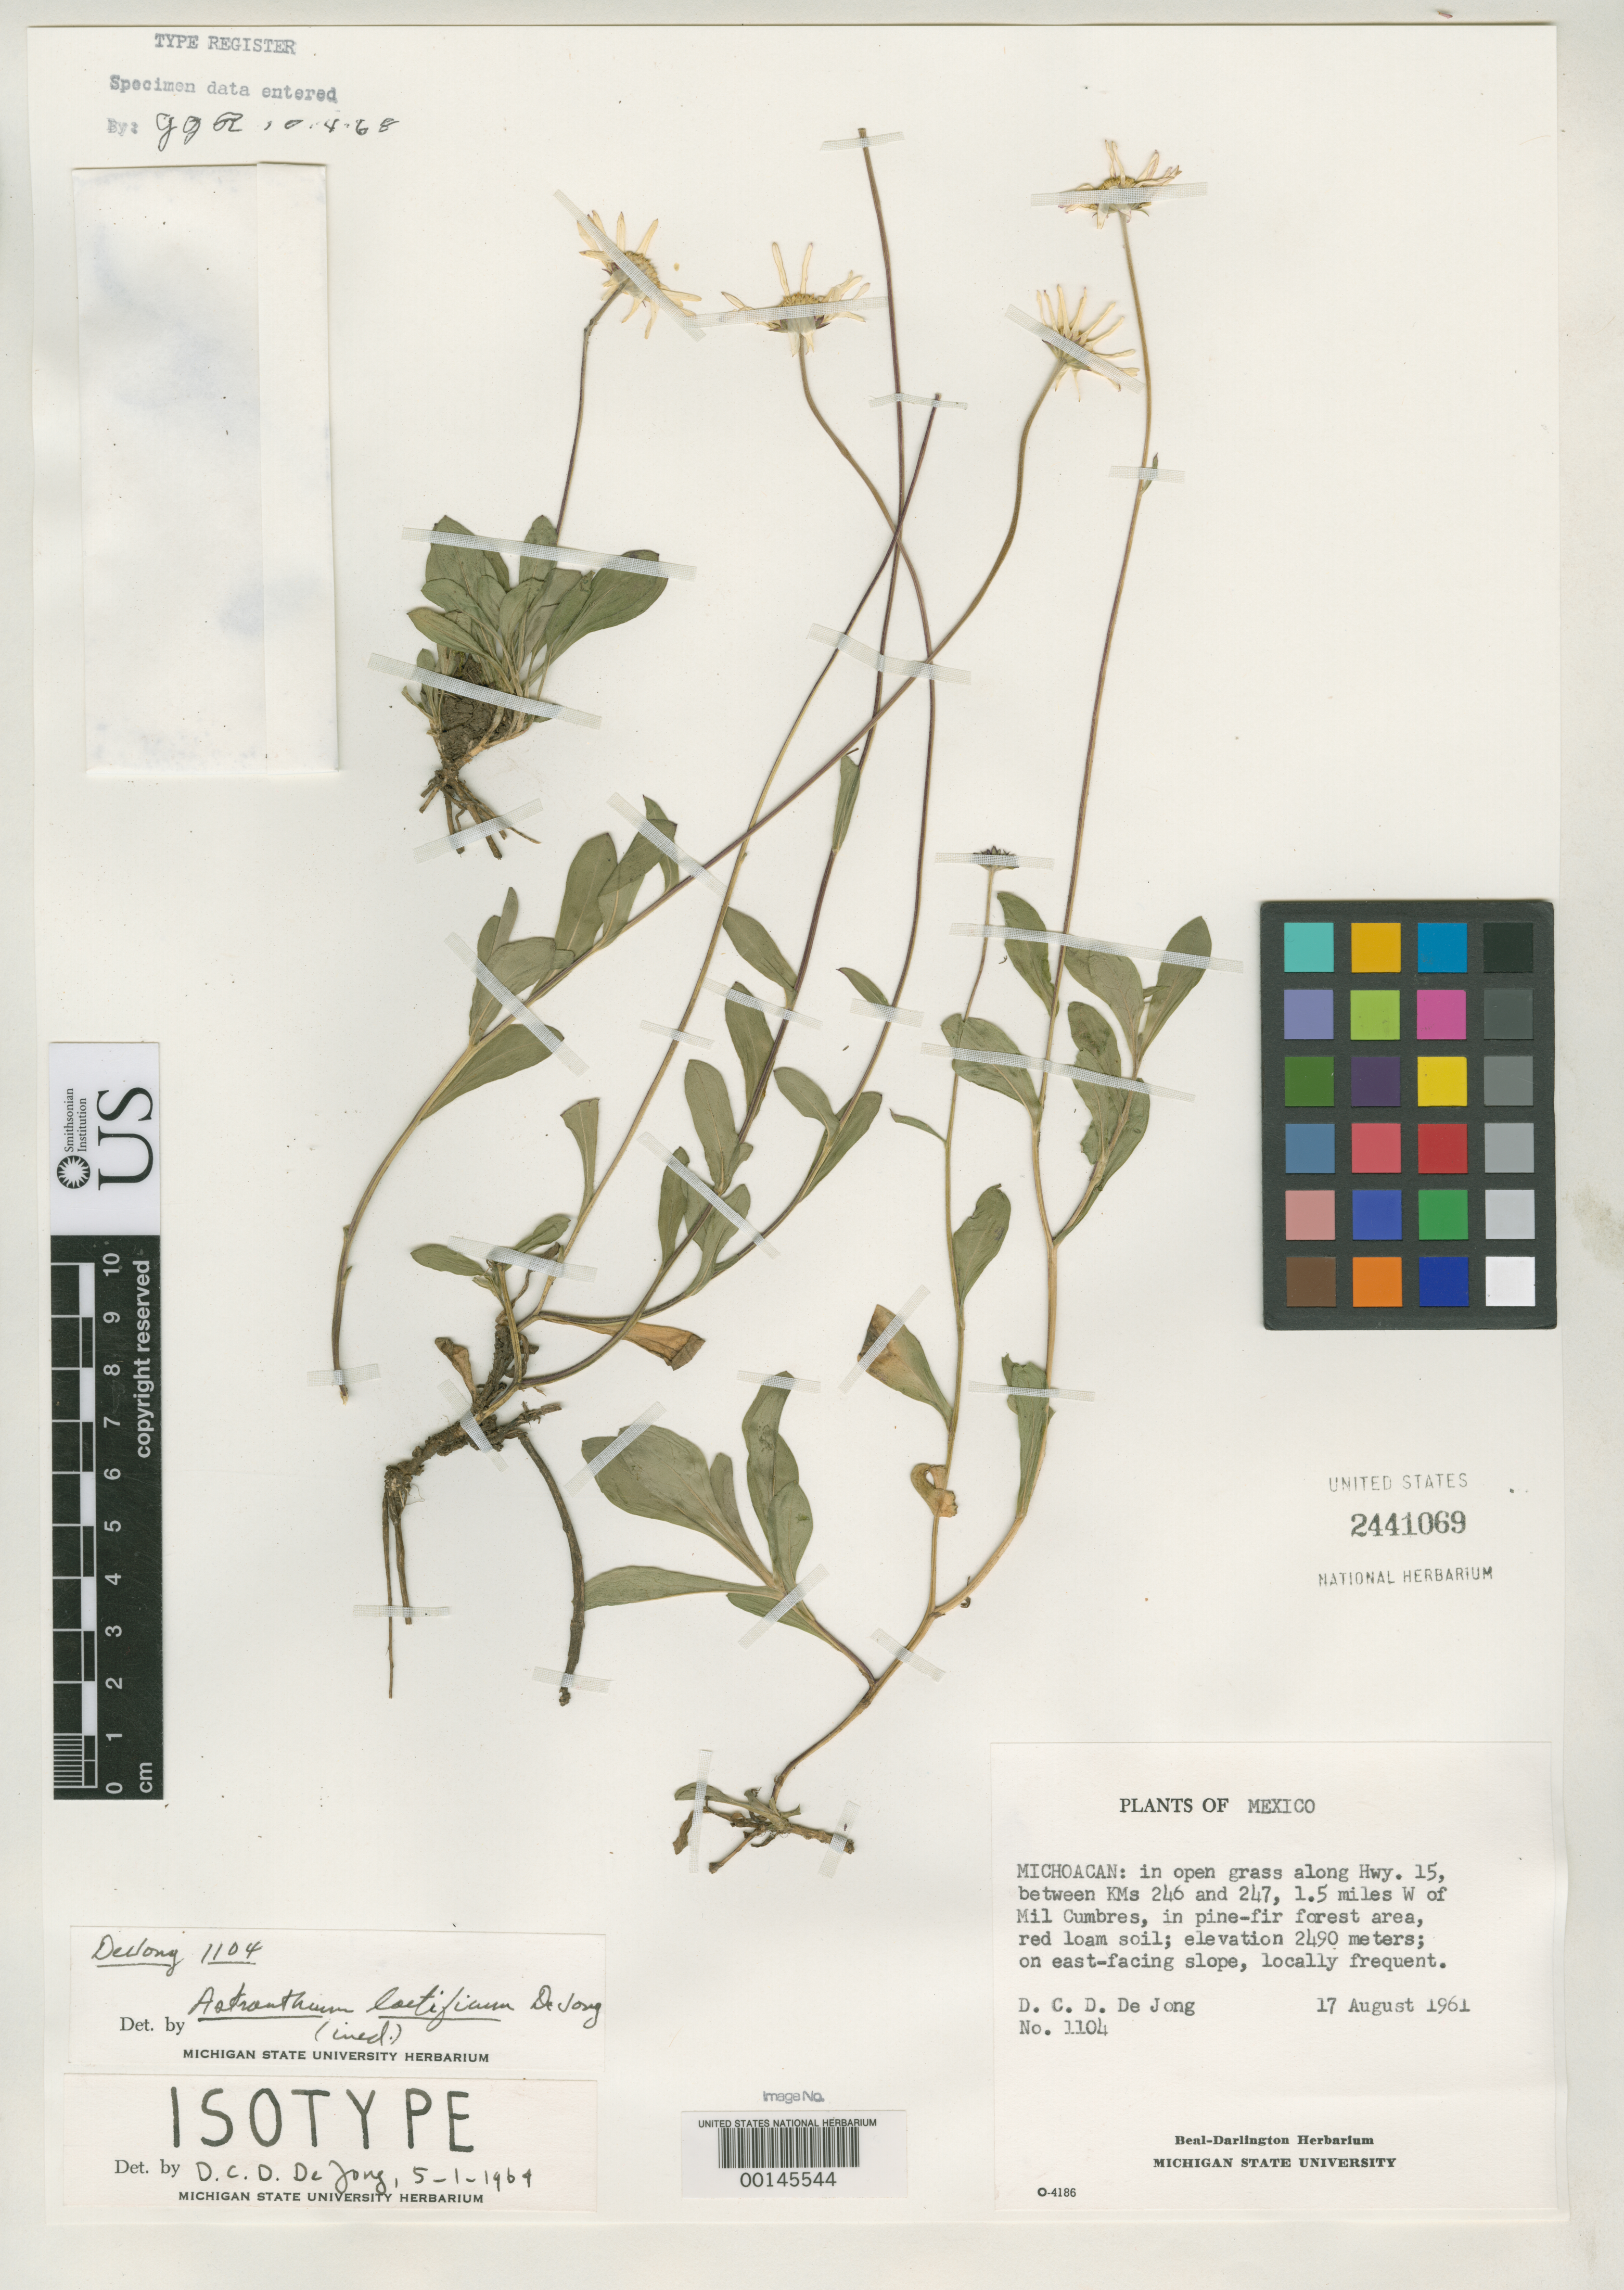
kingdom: Plantae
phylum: Tracheophyta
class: Magnoliopsida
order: Asterales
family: Asteraceae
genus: Astranthium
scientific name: Astranthium laetificum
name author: de Jong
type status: Isotype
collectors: D. Dejong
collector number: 1104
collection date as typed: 17 Aug 1961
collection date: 1961-08-17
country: Mexico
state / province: Michoacán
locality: Mil Cumbres.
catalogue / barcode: US 2441069